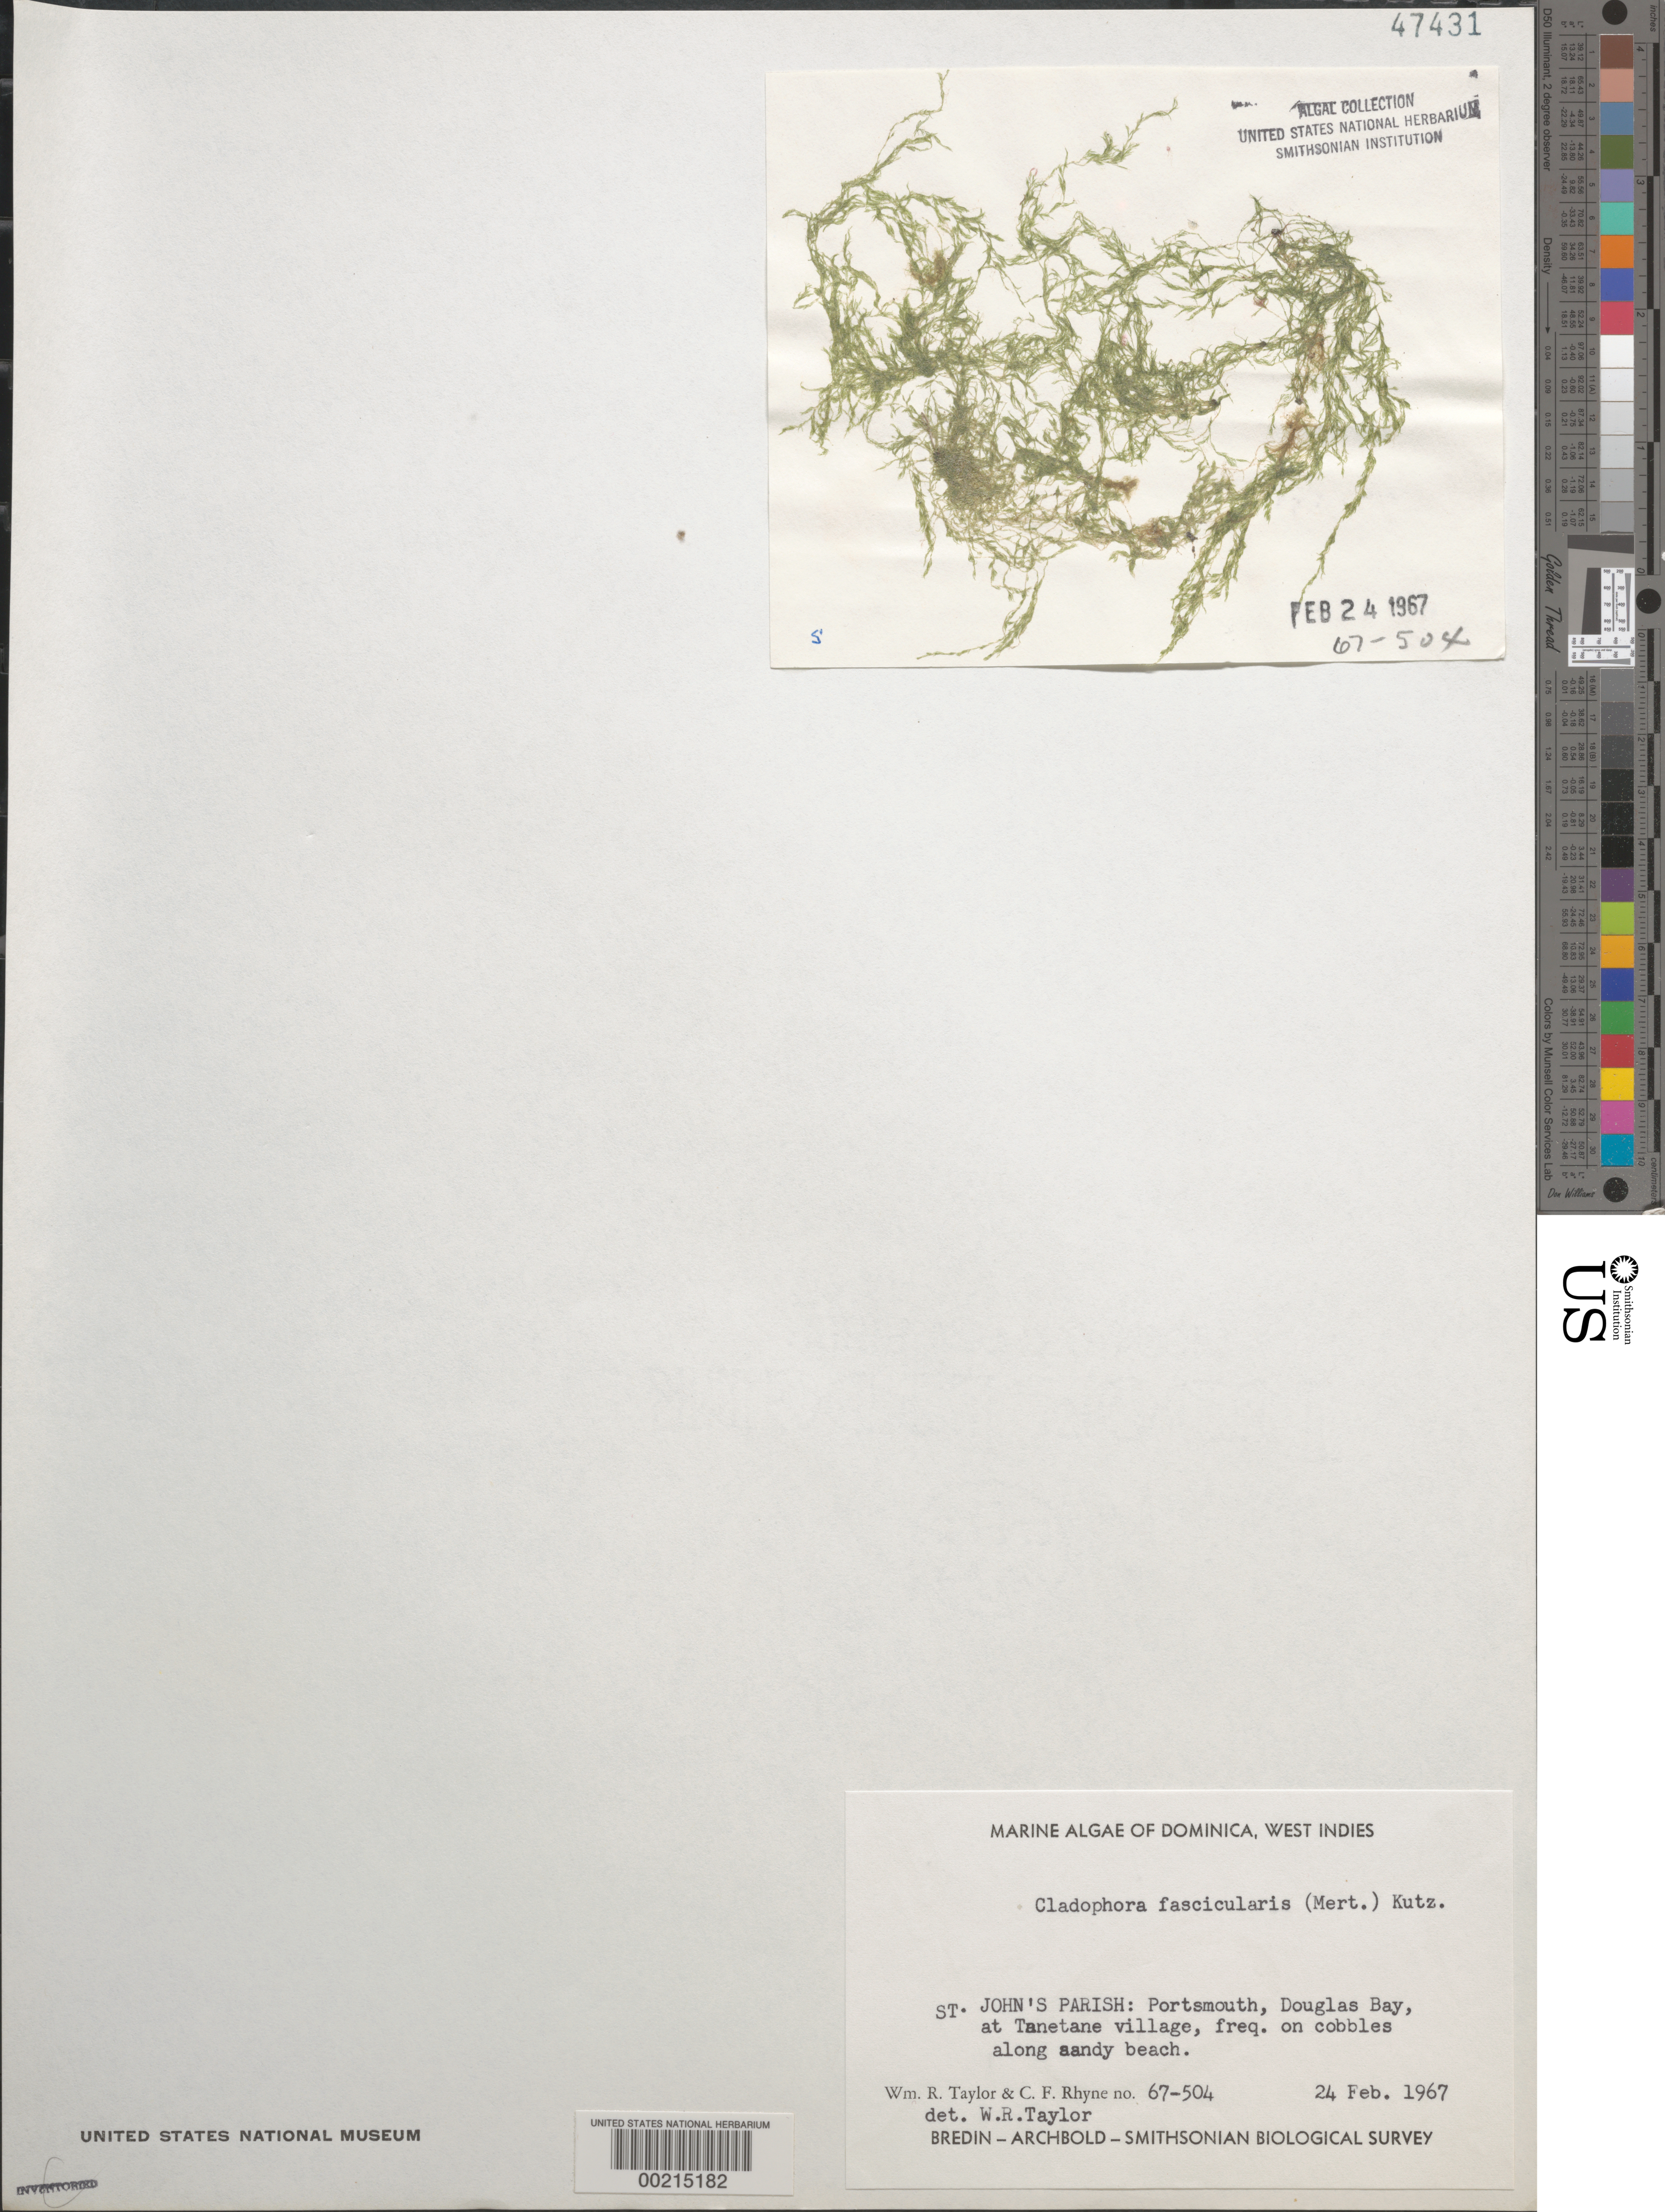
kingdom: Plantae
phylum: Chlorophyta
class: Ulvophyceae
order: Bryopsidales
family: Caulerpaceae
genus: Caulerpa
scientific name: Caulerpa mexicana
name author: Sond. ex Kütz.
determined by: Algae name updating Project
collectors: W. R. Taylor & C. Rhyne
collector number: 67-504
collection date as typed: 24 Feb 1967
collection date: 1967-02-24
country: Dominica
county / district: St. John's Parish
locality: Portsmouth, Douglas Bay, Tanetane village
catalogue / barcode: US 47431